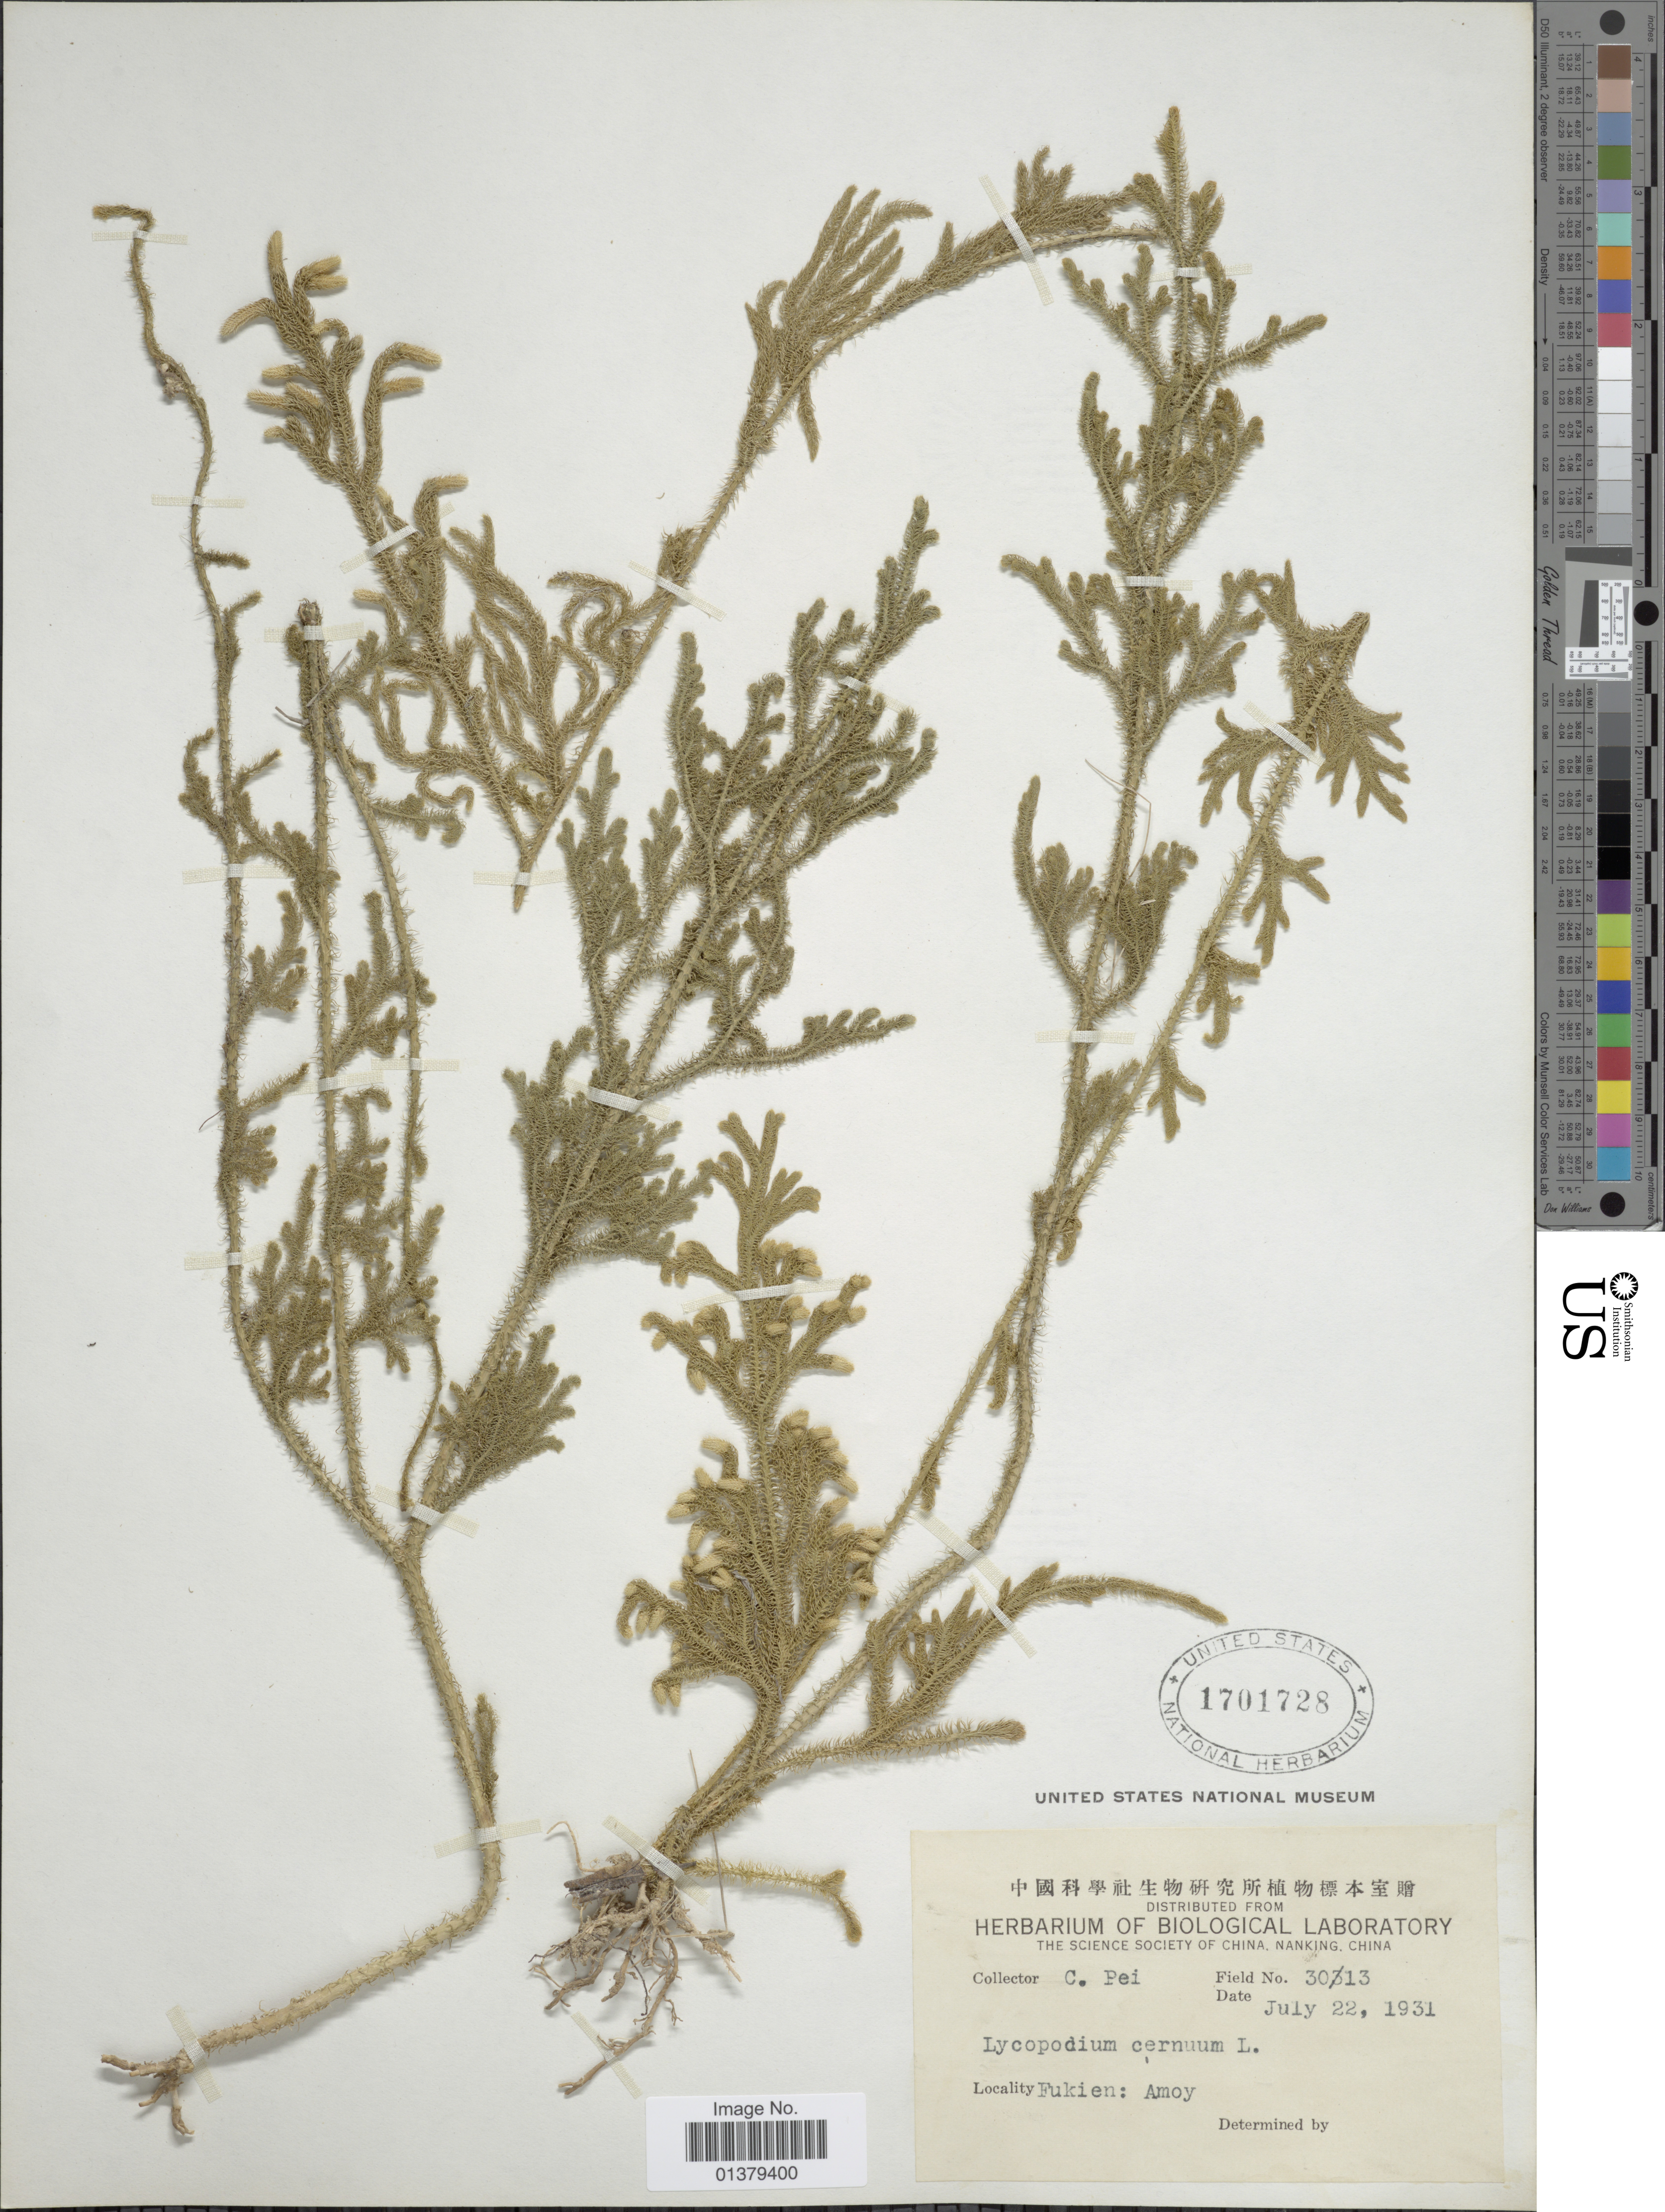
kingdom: Plantae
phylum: Tracheophyta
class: Lycopodiopsida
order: Lycopodiales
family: Lycopodiaceae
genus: Palhinhaea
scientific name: Palhinhaea cernua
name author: (L.) Vasc. & Franco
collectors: C. P'ei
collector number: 3013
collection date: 1931-07-22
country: China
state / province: Fujian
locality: Fukien: Amoy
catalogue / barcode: US 1701728